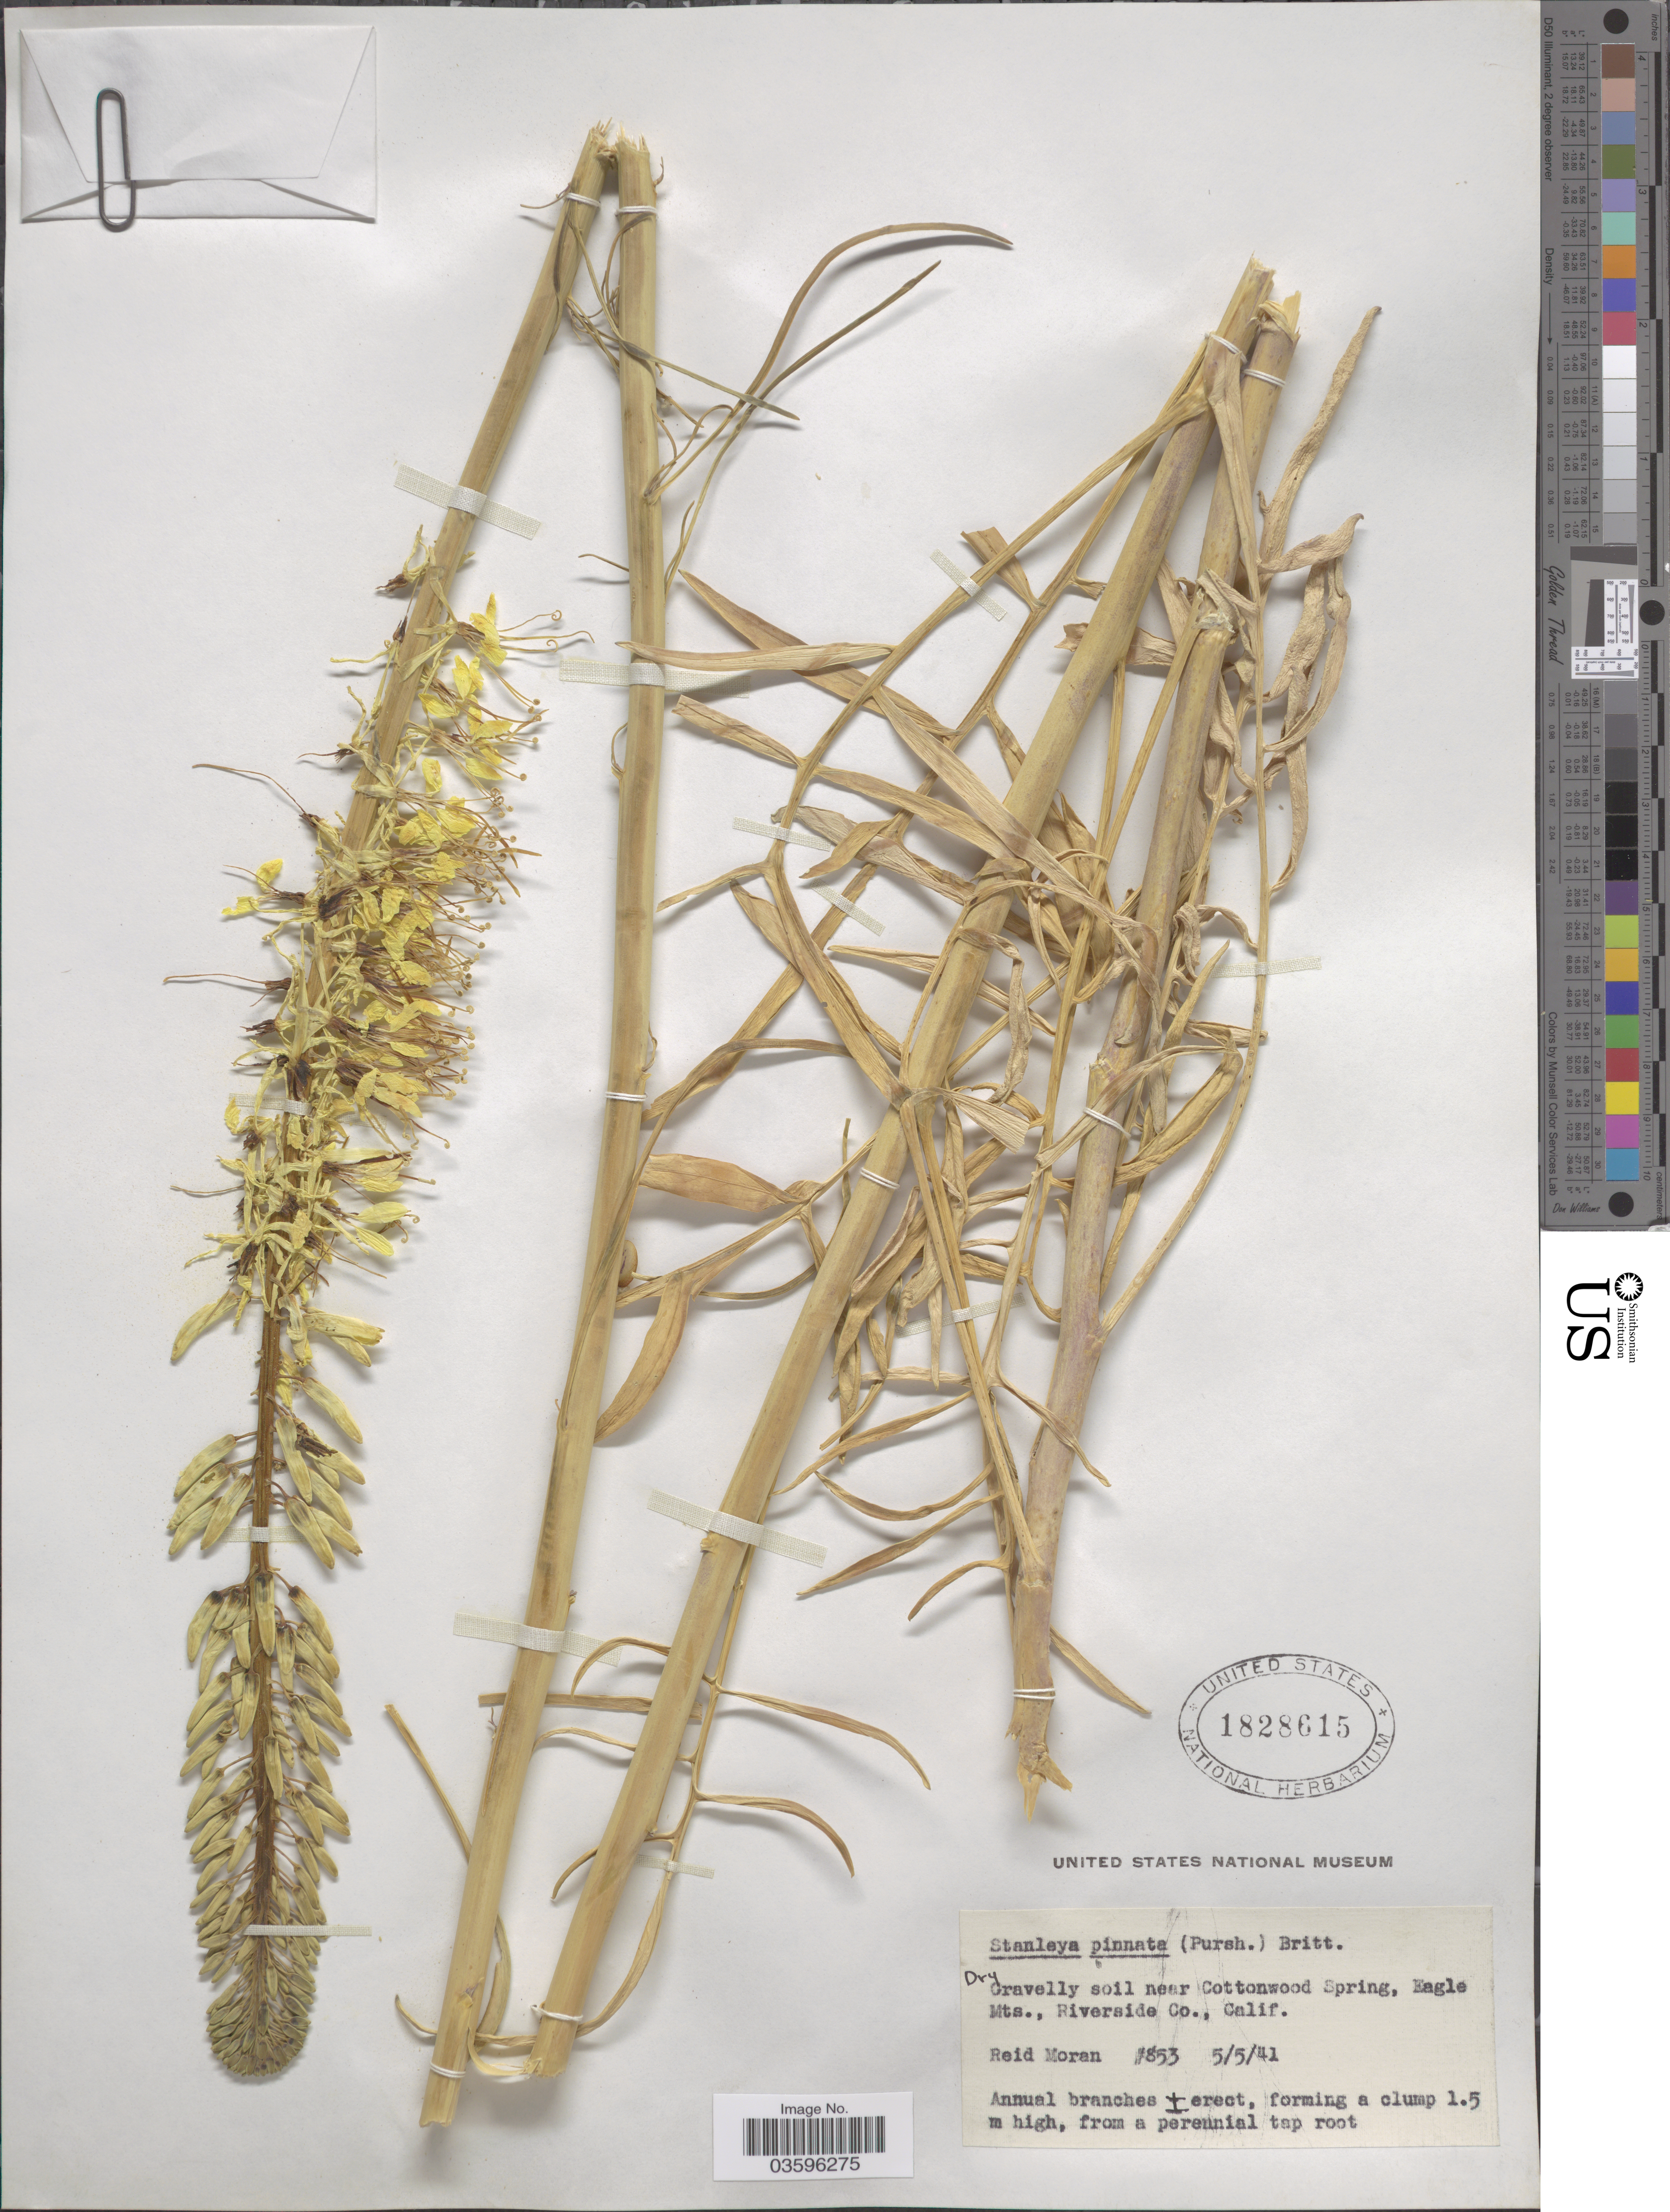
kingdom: Plantae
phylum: Tracheophyta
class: Magnoliopsida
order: Brassicales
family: Brassicaceae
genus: Stanleya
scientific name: Stanleya pinnata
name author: (Pursh) Britton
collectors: R. Moran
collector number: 853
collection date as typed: Transcribed d/m/y: 5/5/41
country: United States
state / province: California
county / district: Riverside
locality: Near Cottonwood Spring, Eagle Mts., Riverside Co.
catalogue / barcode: US 1828615